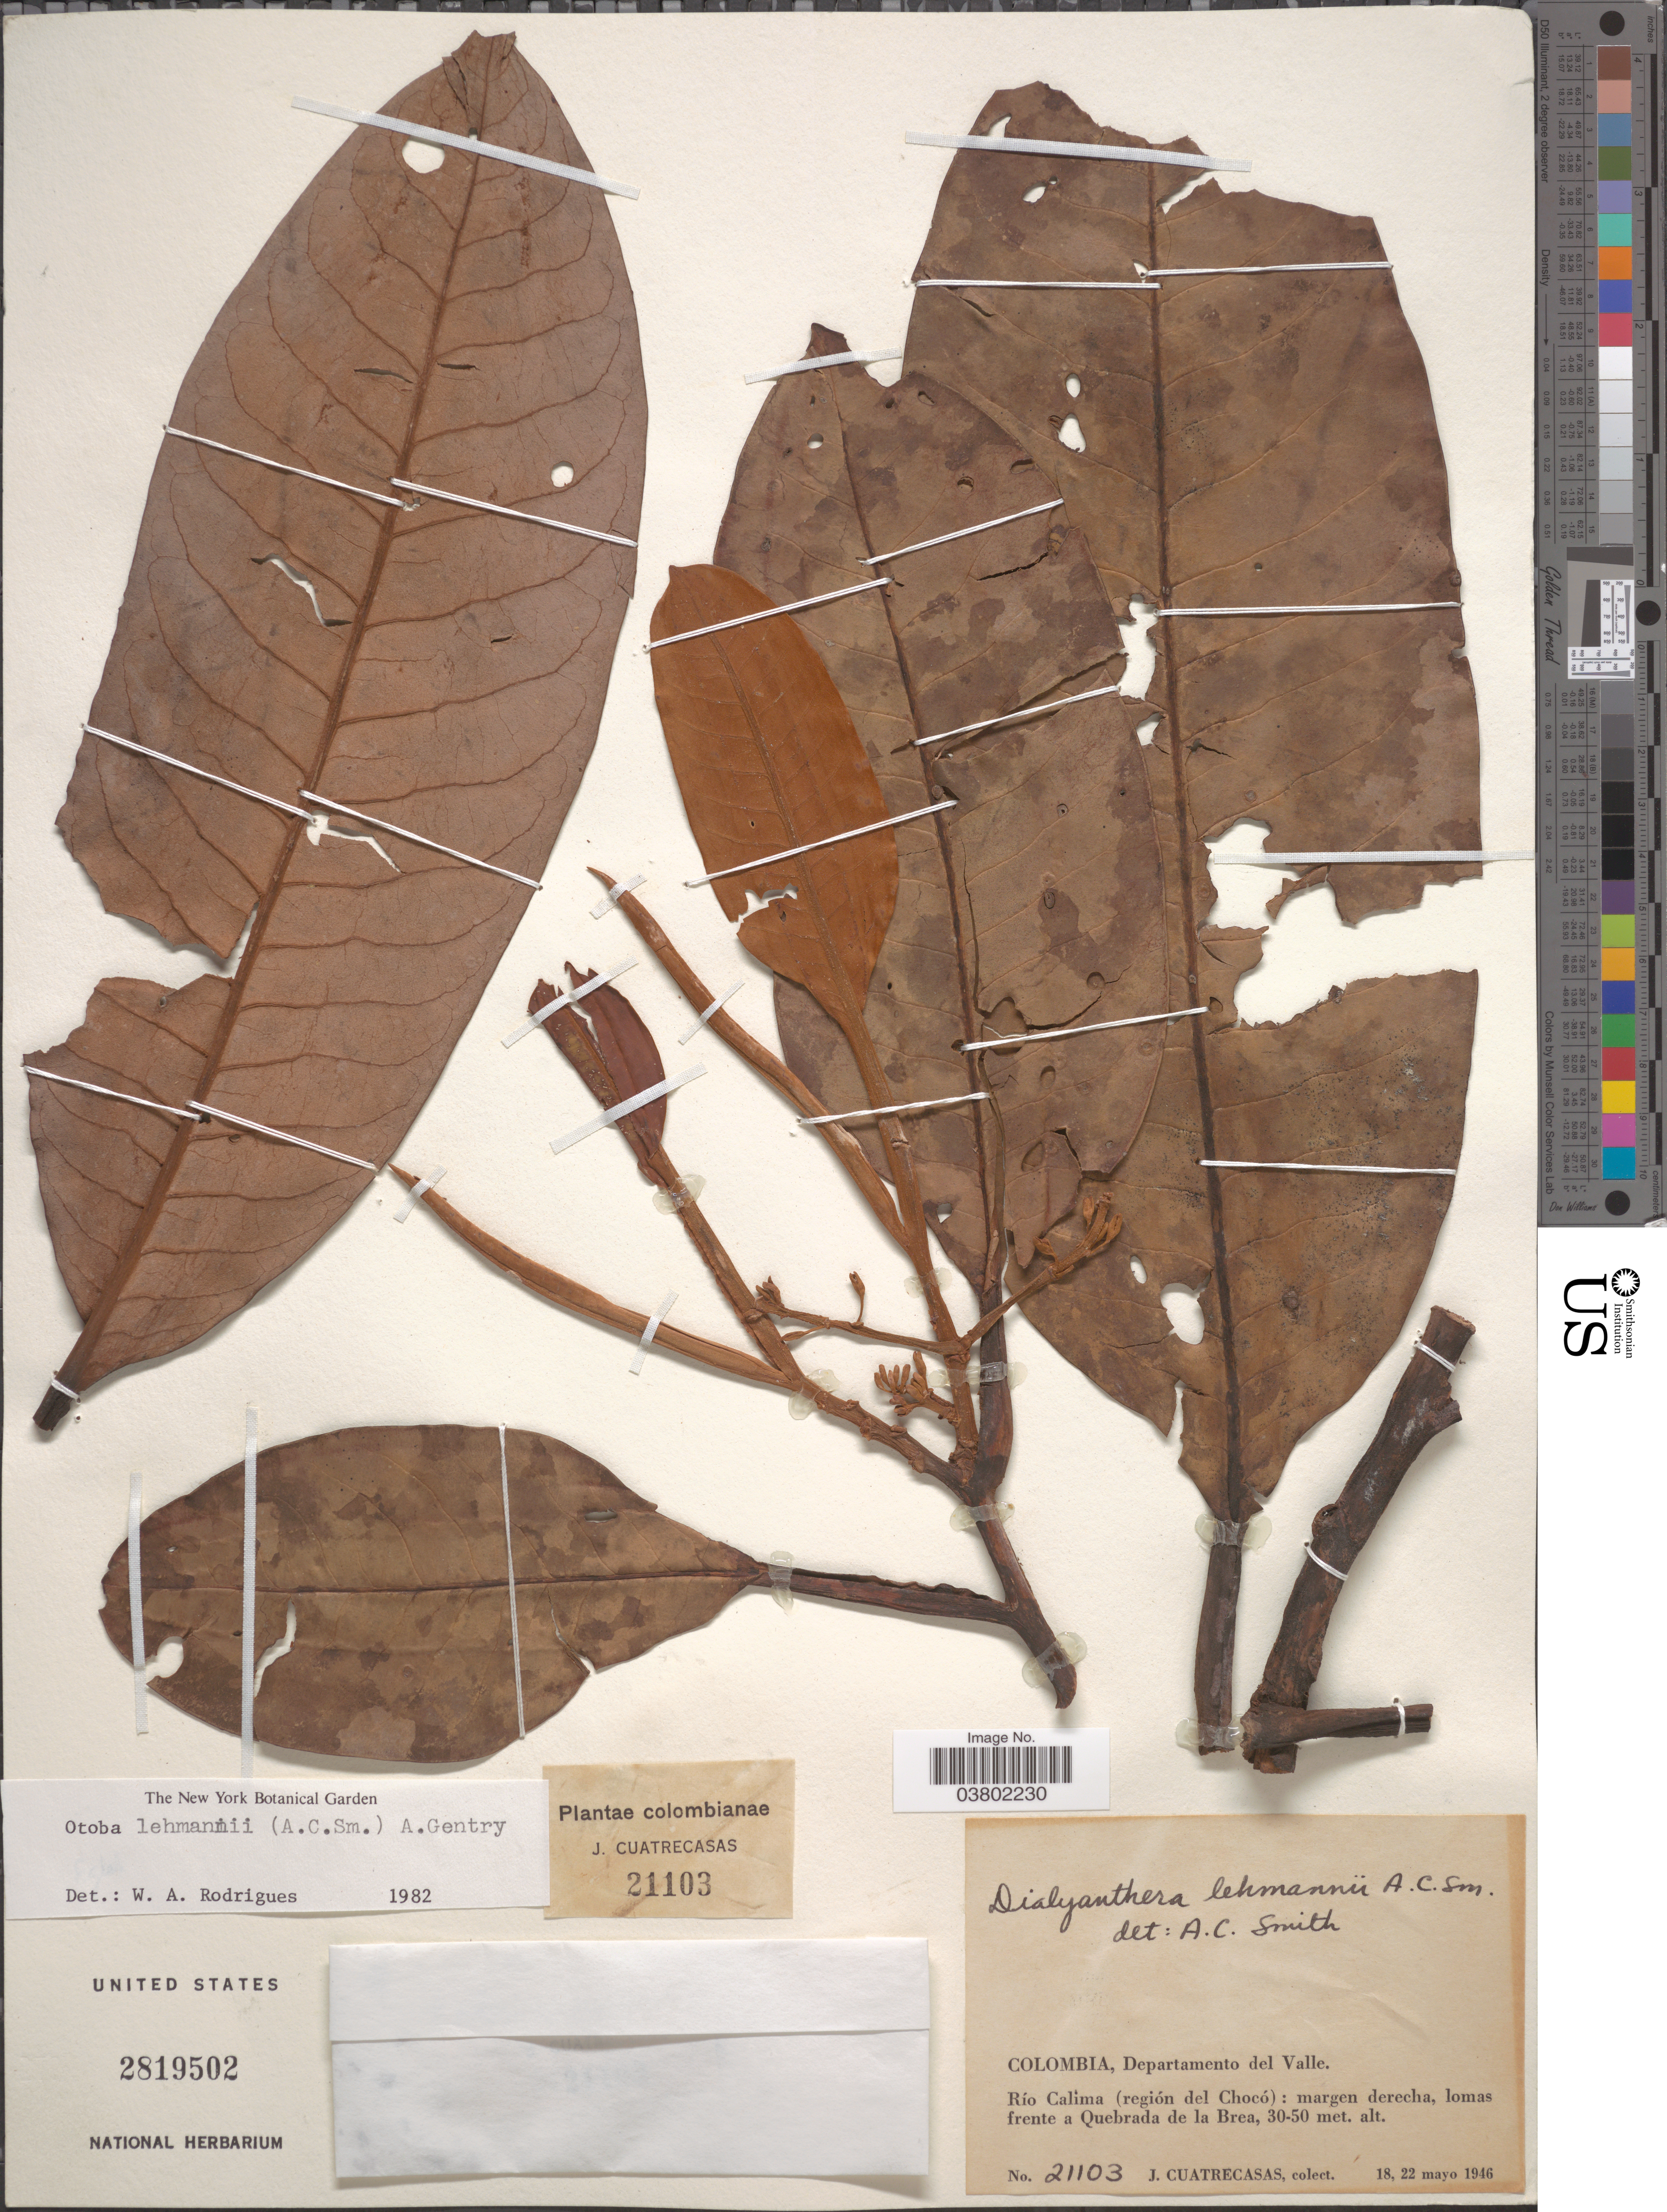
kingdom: Plantae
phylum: Tracheophyta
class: Magnoliopsida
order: Magnoliales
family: Myristicaceae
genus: Otoba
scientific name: Otoba lehmannii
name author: (A.C. Sm.) A.H. Gentry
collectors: J. Cuatrecasas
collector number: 21103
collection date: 1946-05-18/1946-05-22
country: Colombia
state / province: Valle del Cauca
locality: Departamento del Valle. Río Calima (región del Chocó): margen derecha, lomas frente a Quebrada de la Brea.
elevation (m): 30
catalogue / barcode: US 2819502